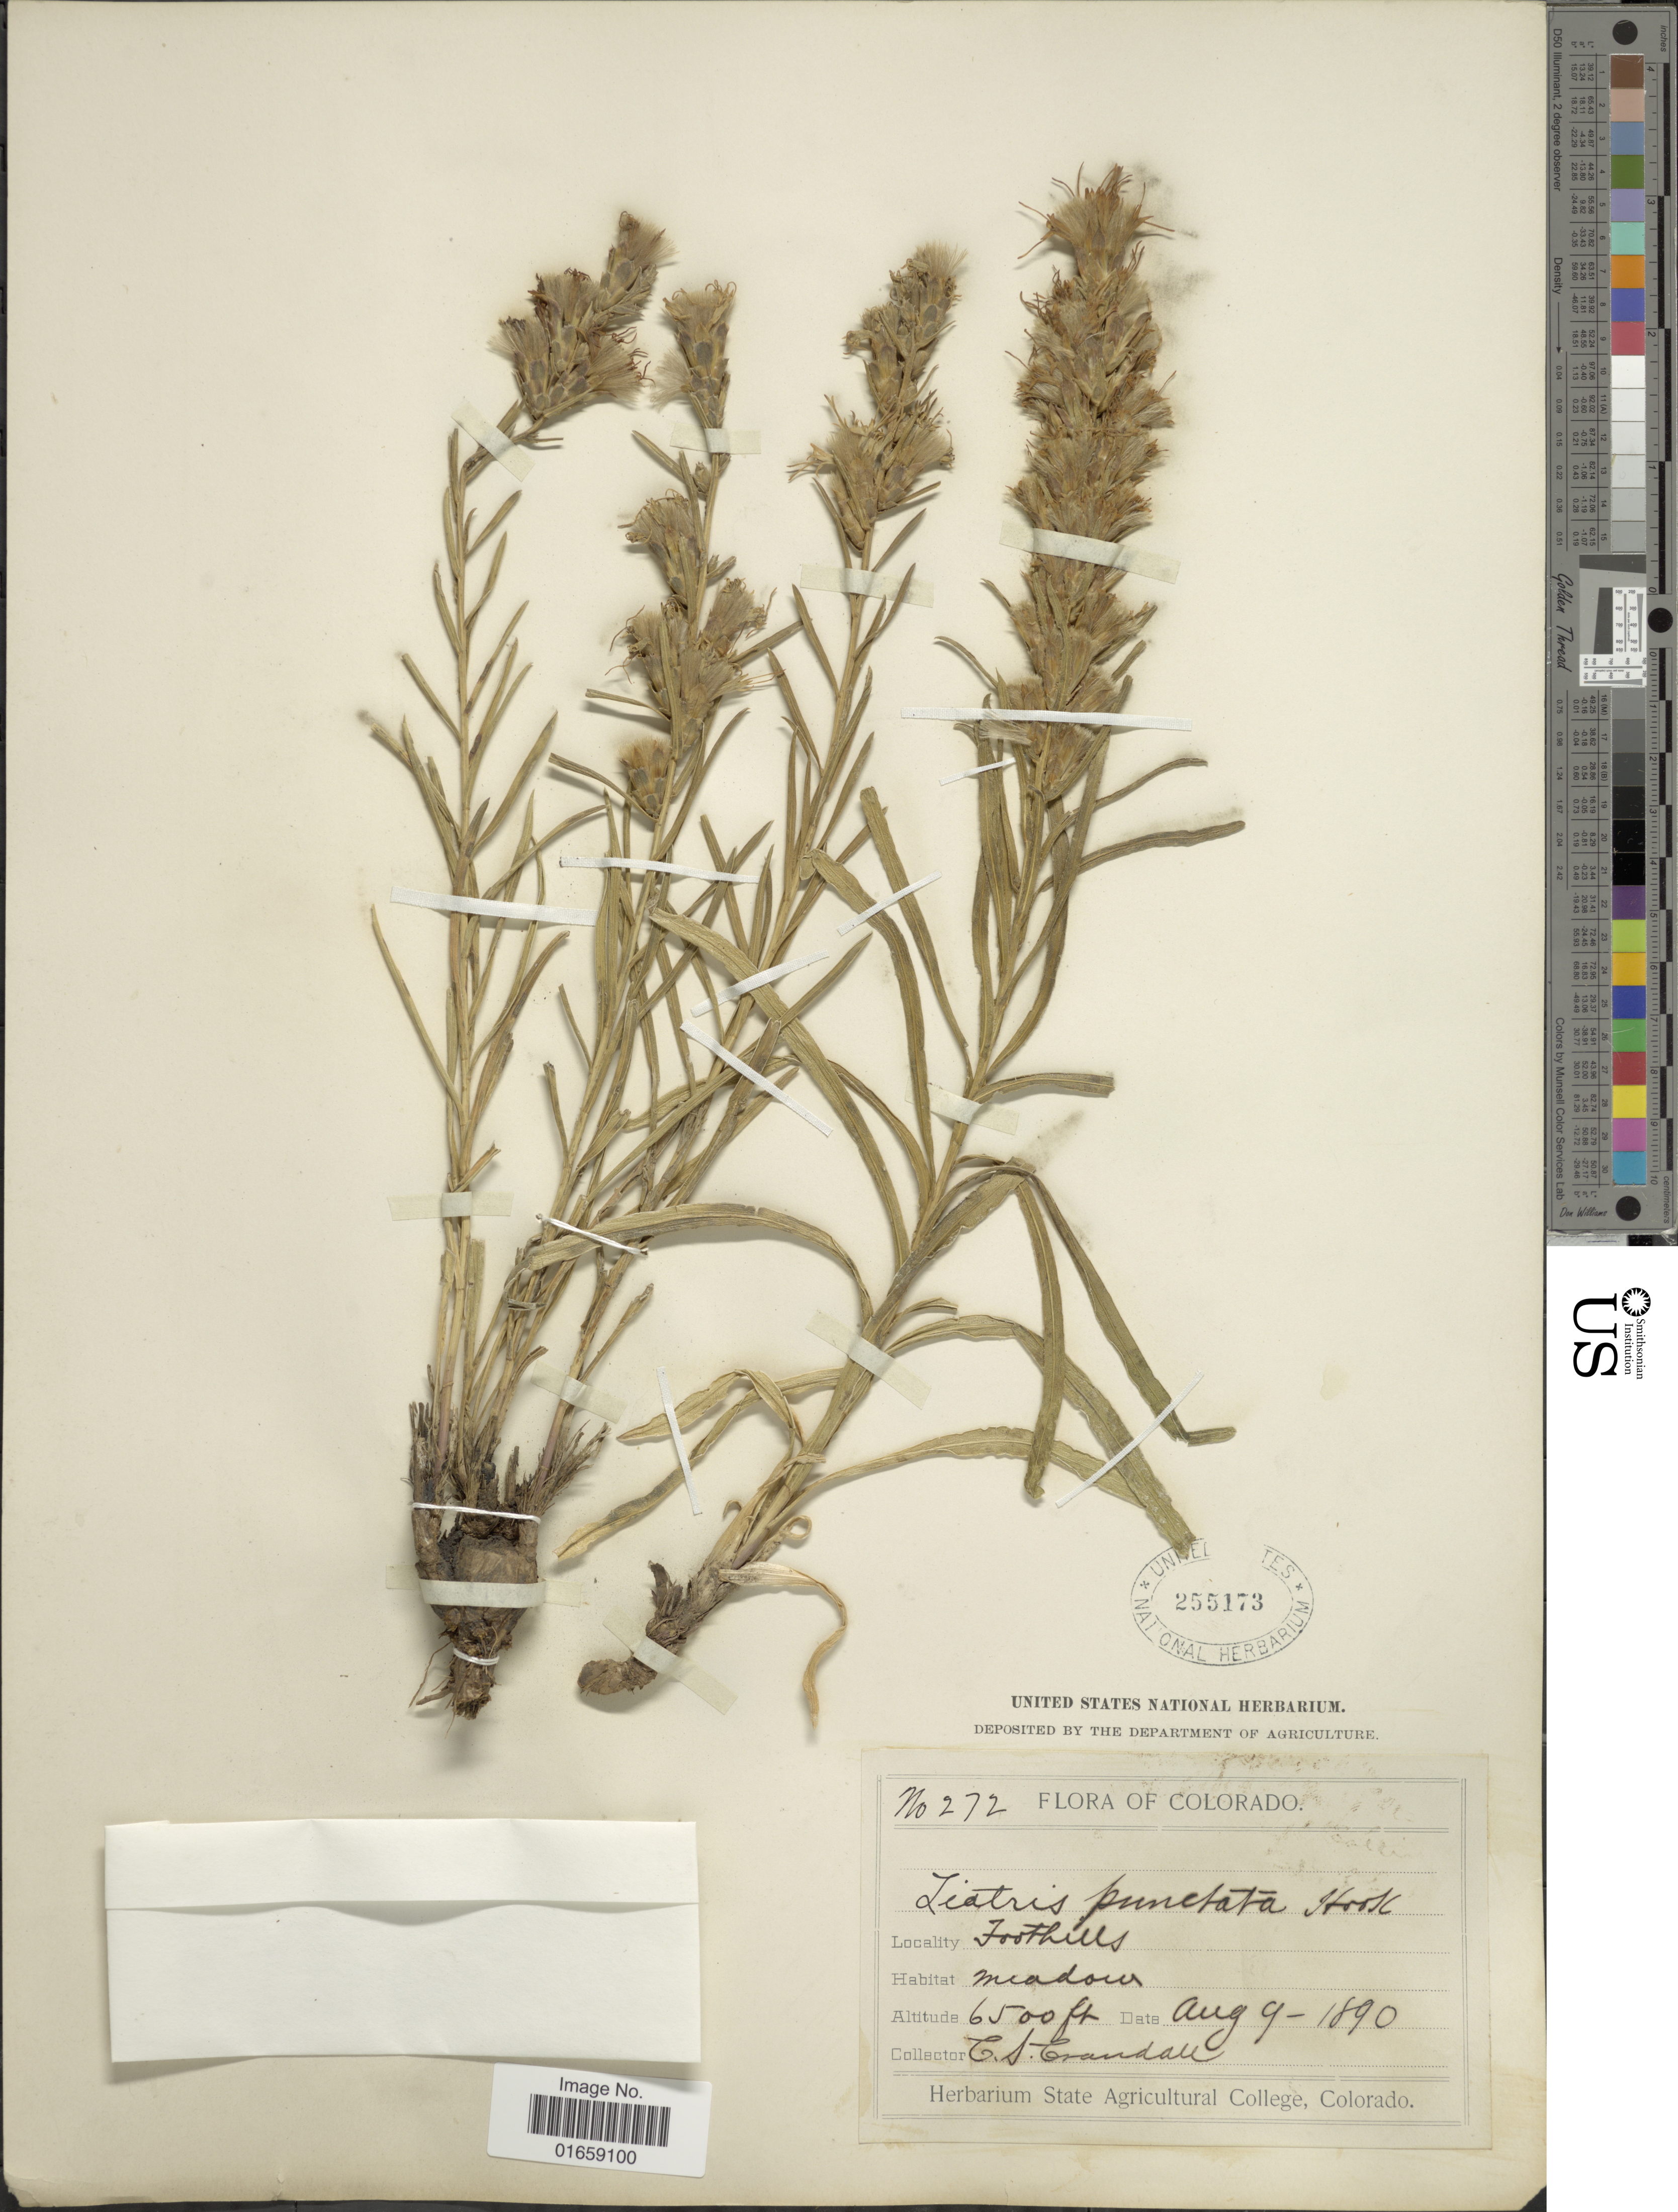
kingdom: Plantae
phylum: Tracheophyta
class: Magnoliopsida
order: Asterales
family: Asteraceae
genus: Liatris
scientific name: Liatris punctata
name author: Hook.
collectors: C. Crandall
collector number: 272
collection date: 1890-08-09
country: United States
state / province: Colorado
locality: Foothills, Meadows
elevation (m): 1981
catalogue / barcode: US 255173